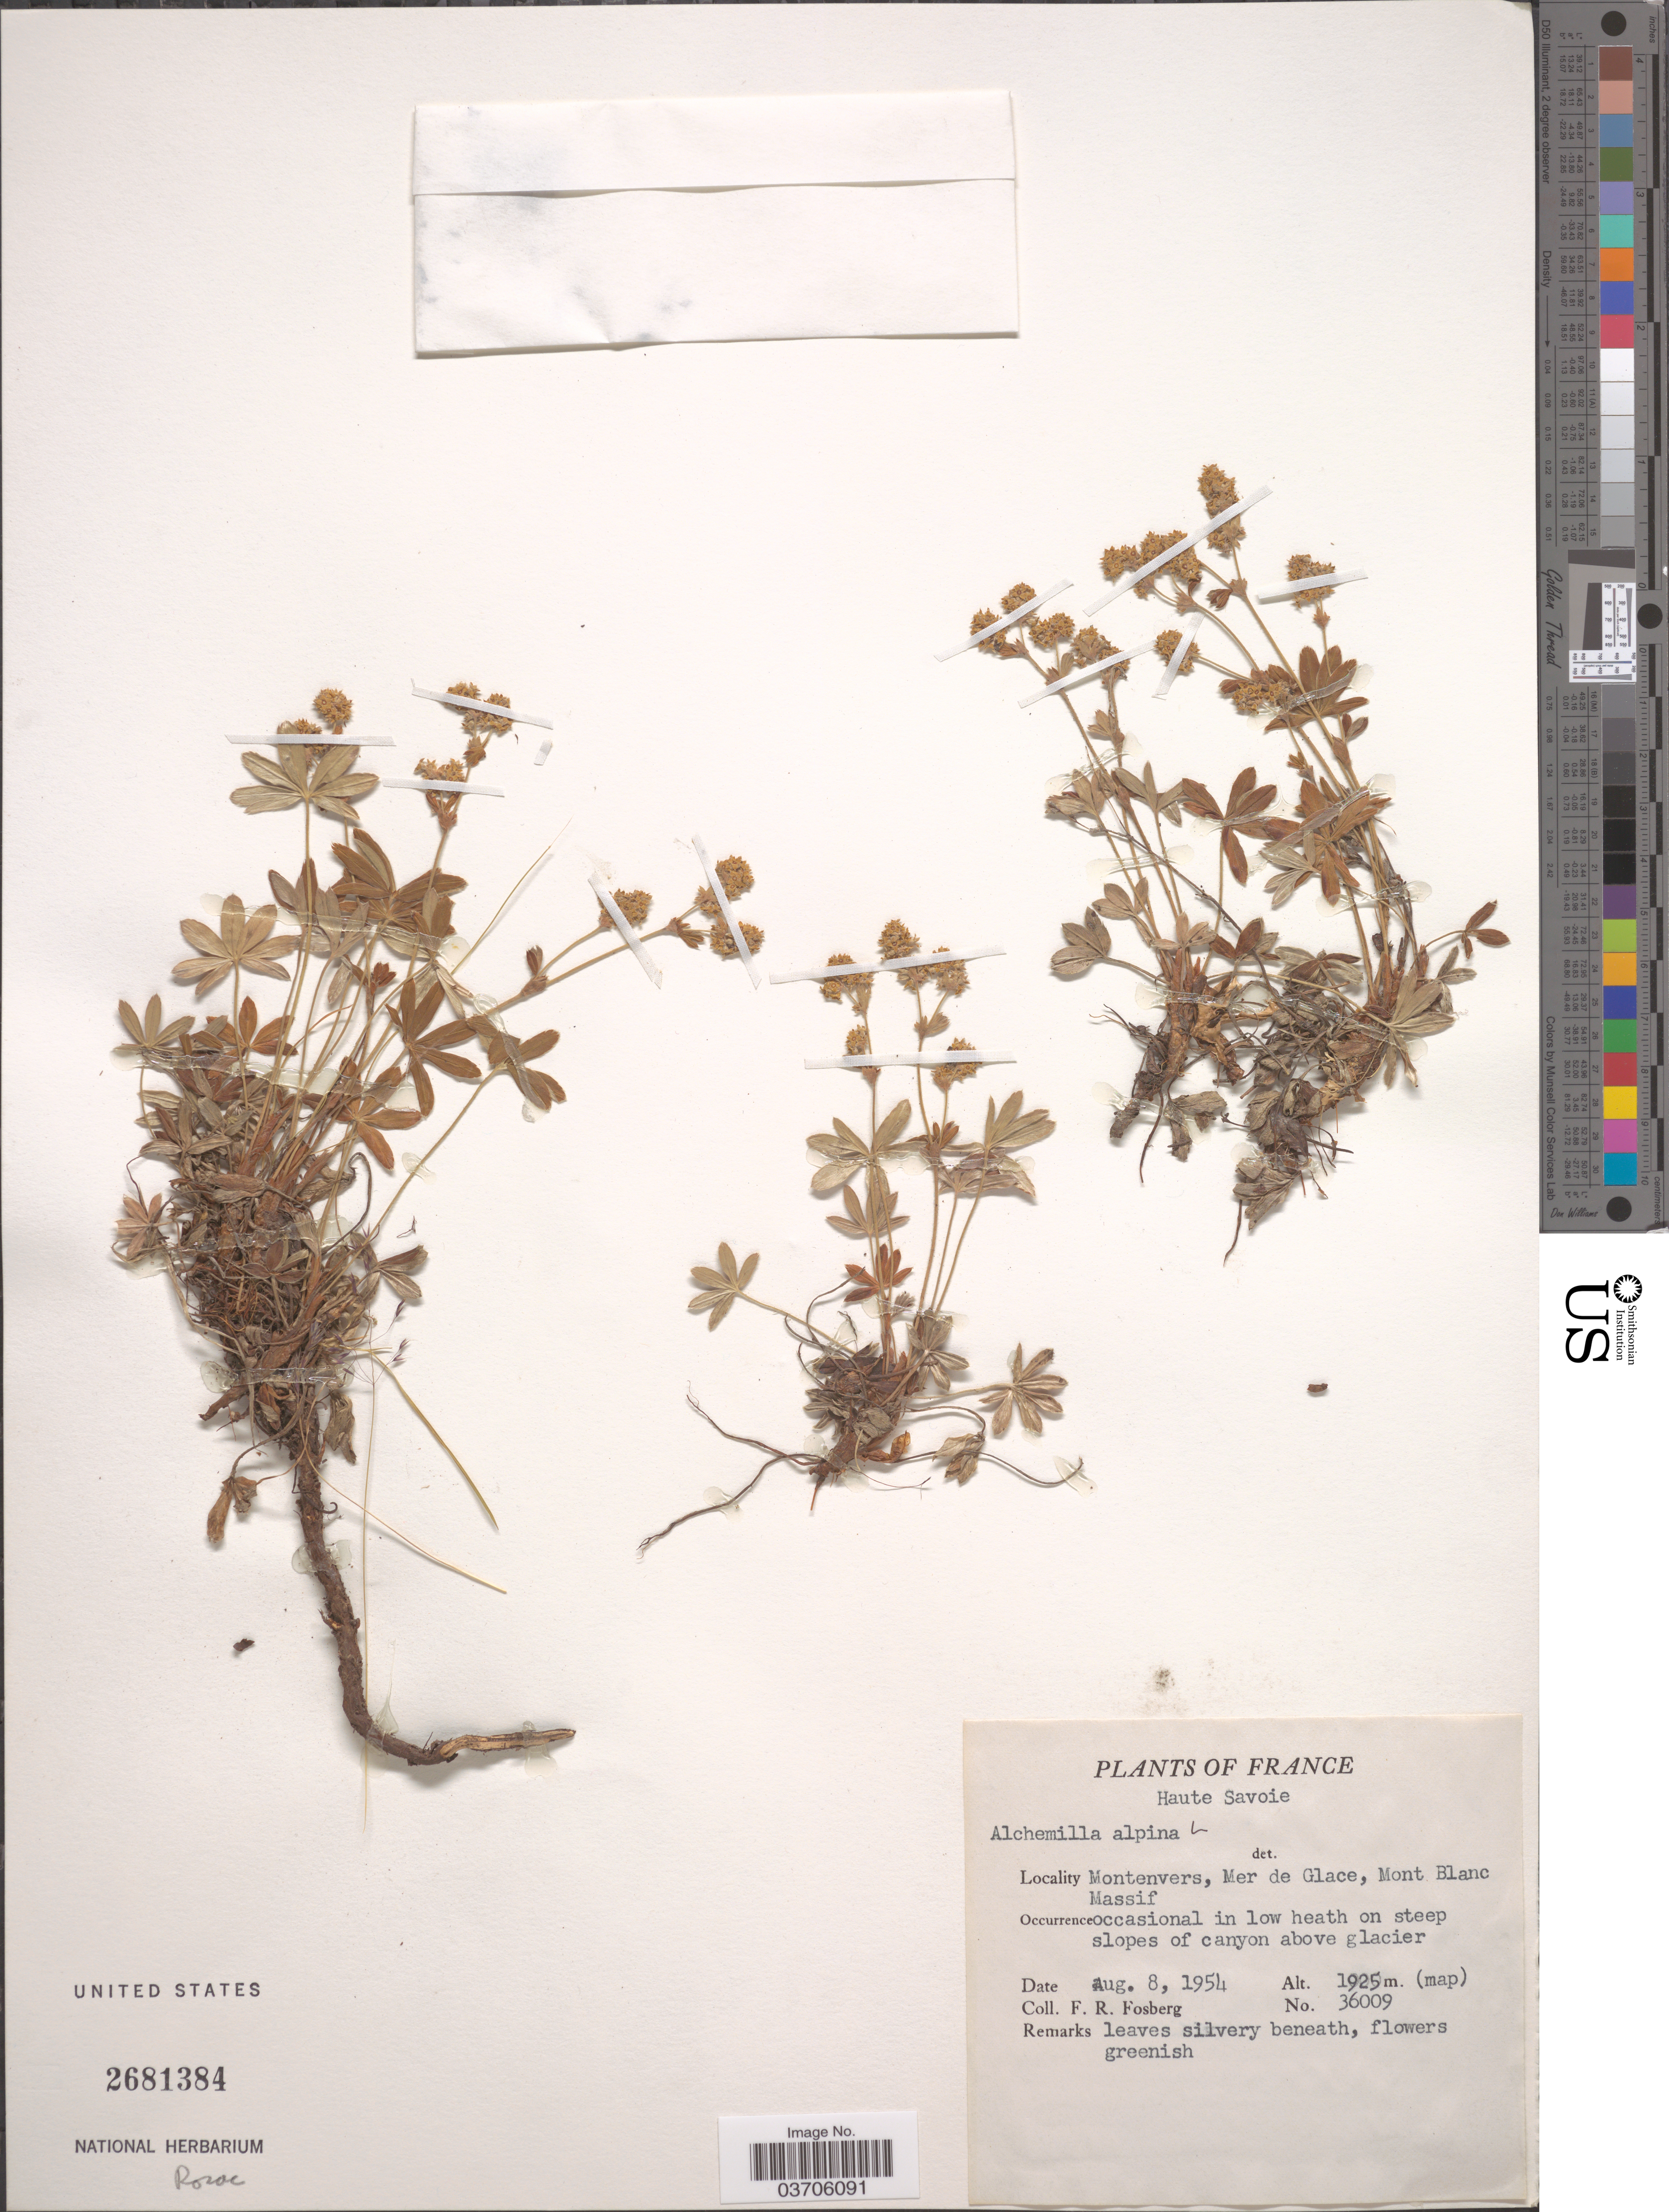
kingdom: Plantae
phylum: Tracheophyta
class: Magnoliopsida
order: Rosales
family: Rosaceae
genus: Alchemilla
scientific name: Alchemilla alpina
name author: L.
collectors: F. R. Fosberg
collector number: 36009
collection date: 1954-08-08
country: France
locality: Haute Savoie. Montenvers, Mer de Glace, Mont Blanc Massif.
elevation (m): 1925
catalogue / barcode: US 2681384